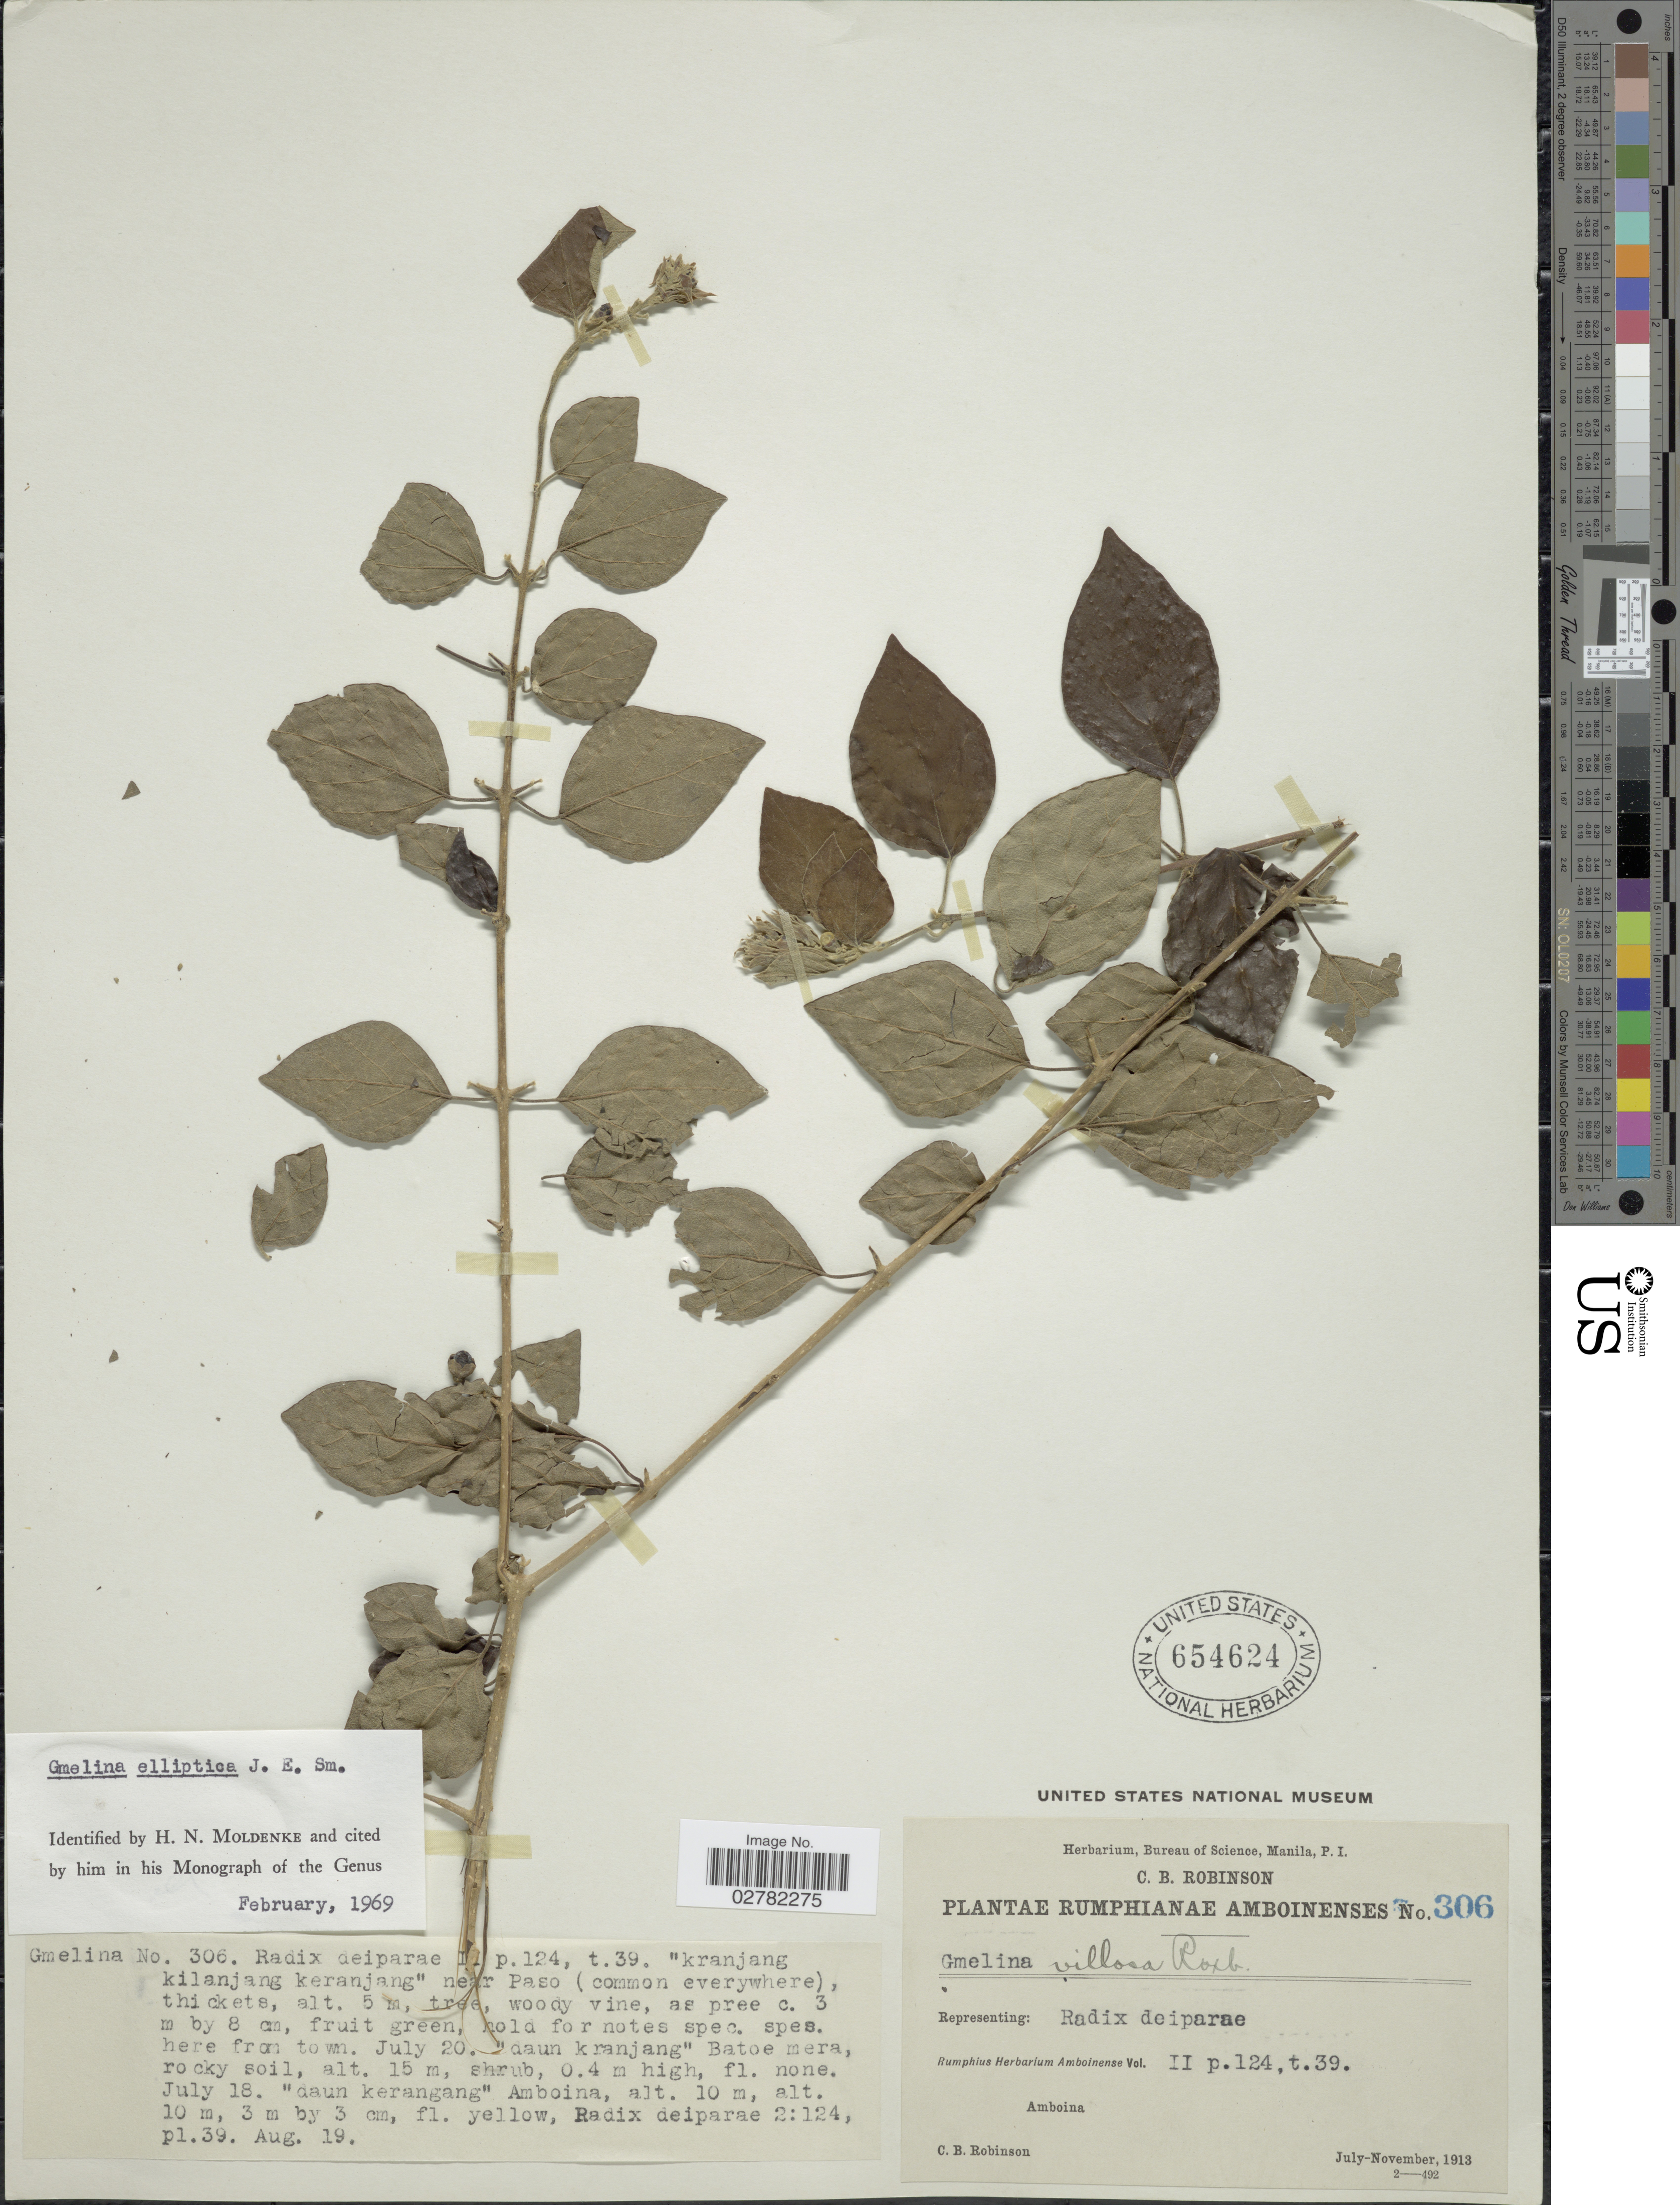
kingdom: Plantae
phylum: Tracheophyta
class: Magnoliopsida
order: Lamiales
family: Lamiaceae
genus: Gmelina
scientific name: Gmelina elliptica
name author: Sm.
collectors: C. Robinson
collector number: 306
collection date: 1913-07/1913-11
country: Indonesia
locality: Rumphianae Amboinenses. Amboina. "daun kerangang".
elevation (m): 10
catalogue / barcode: US 654624